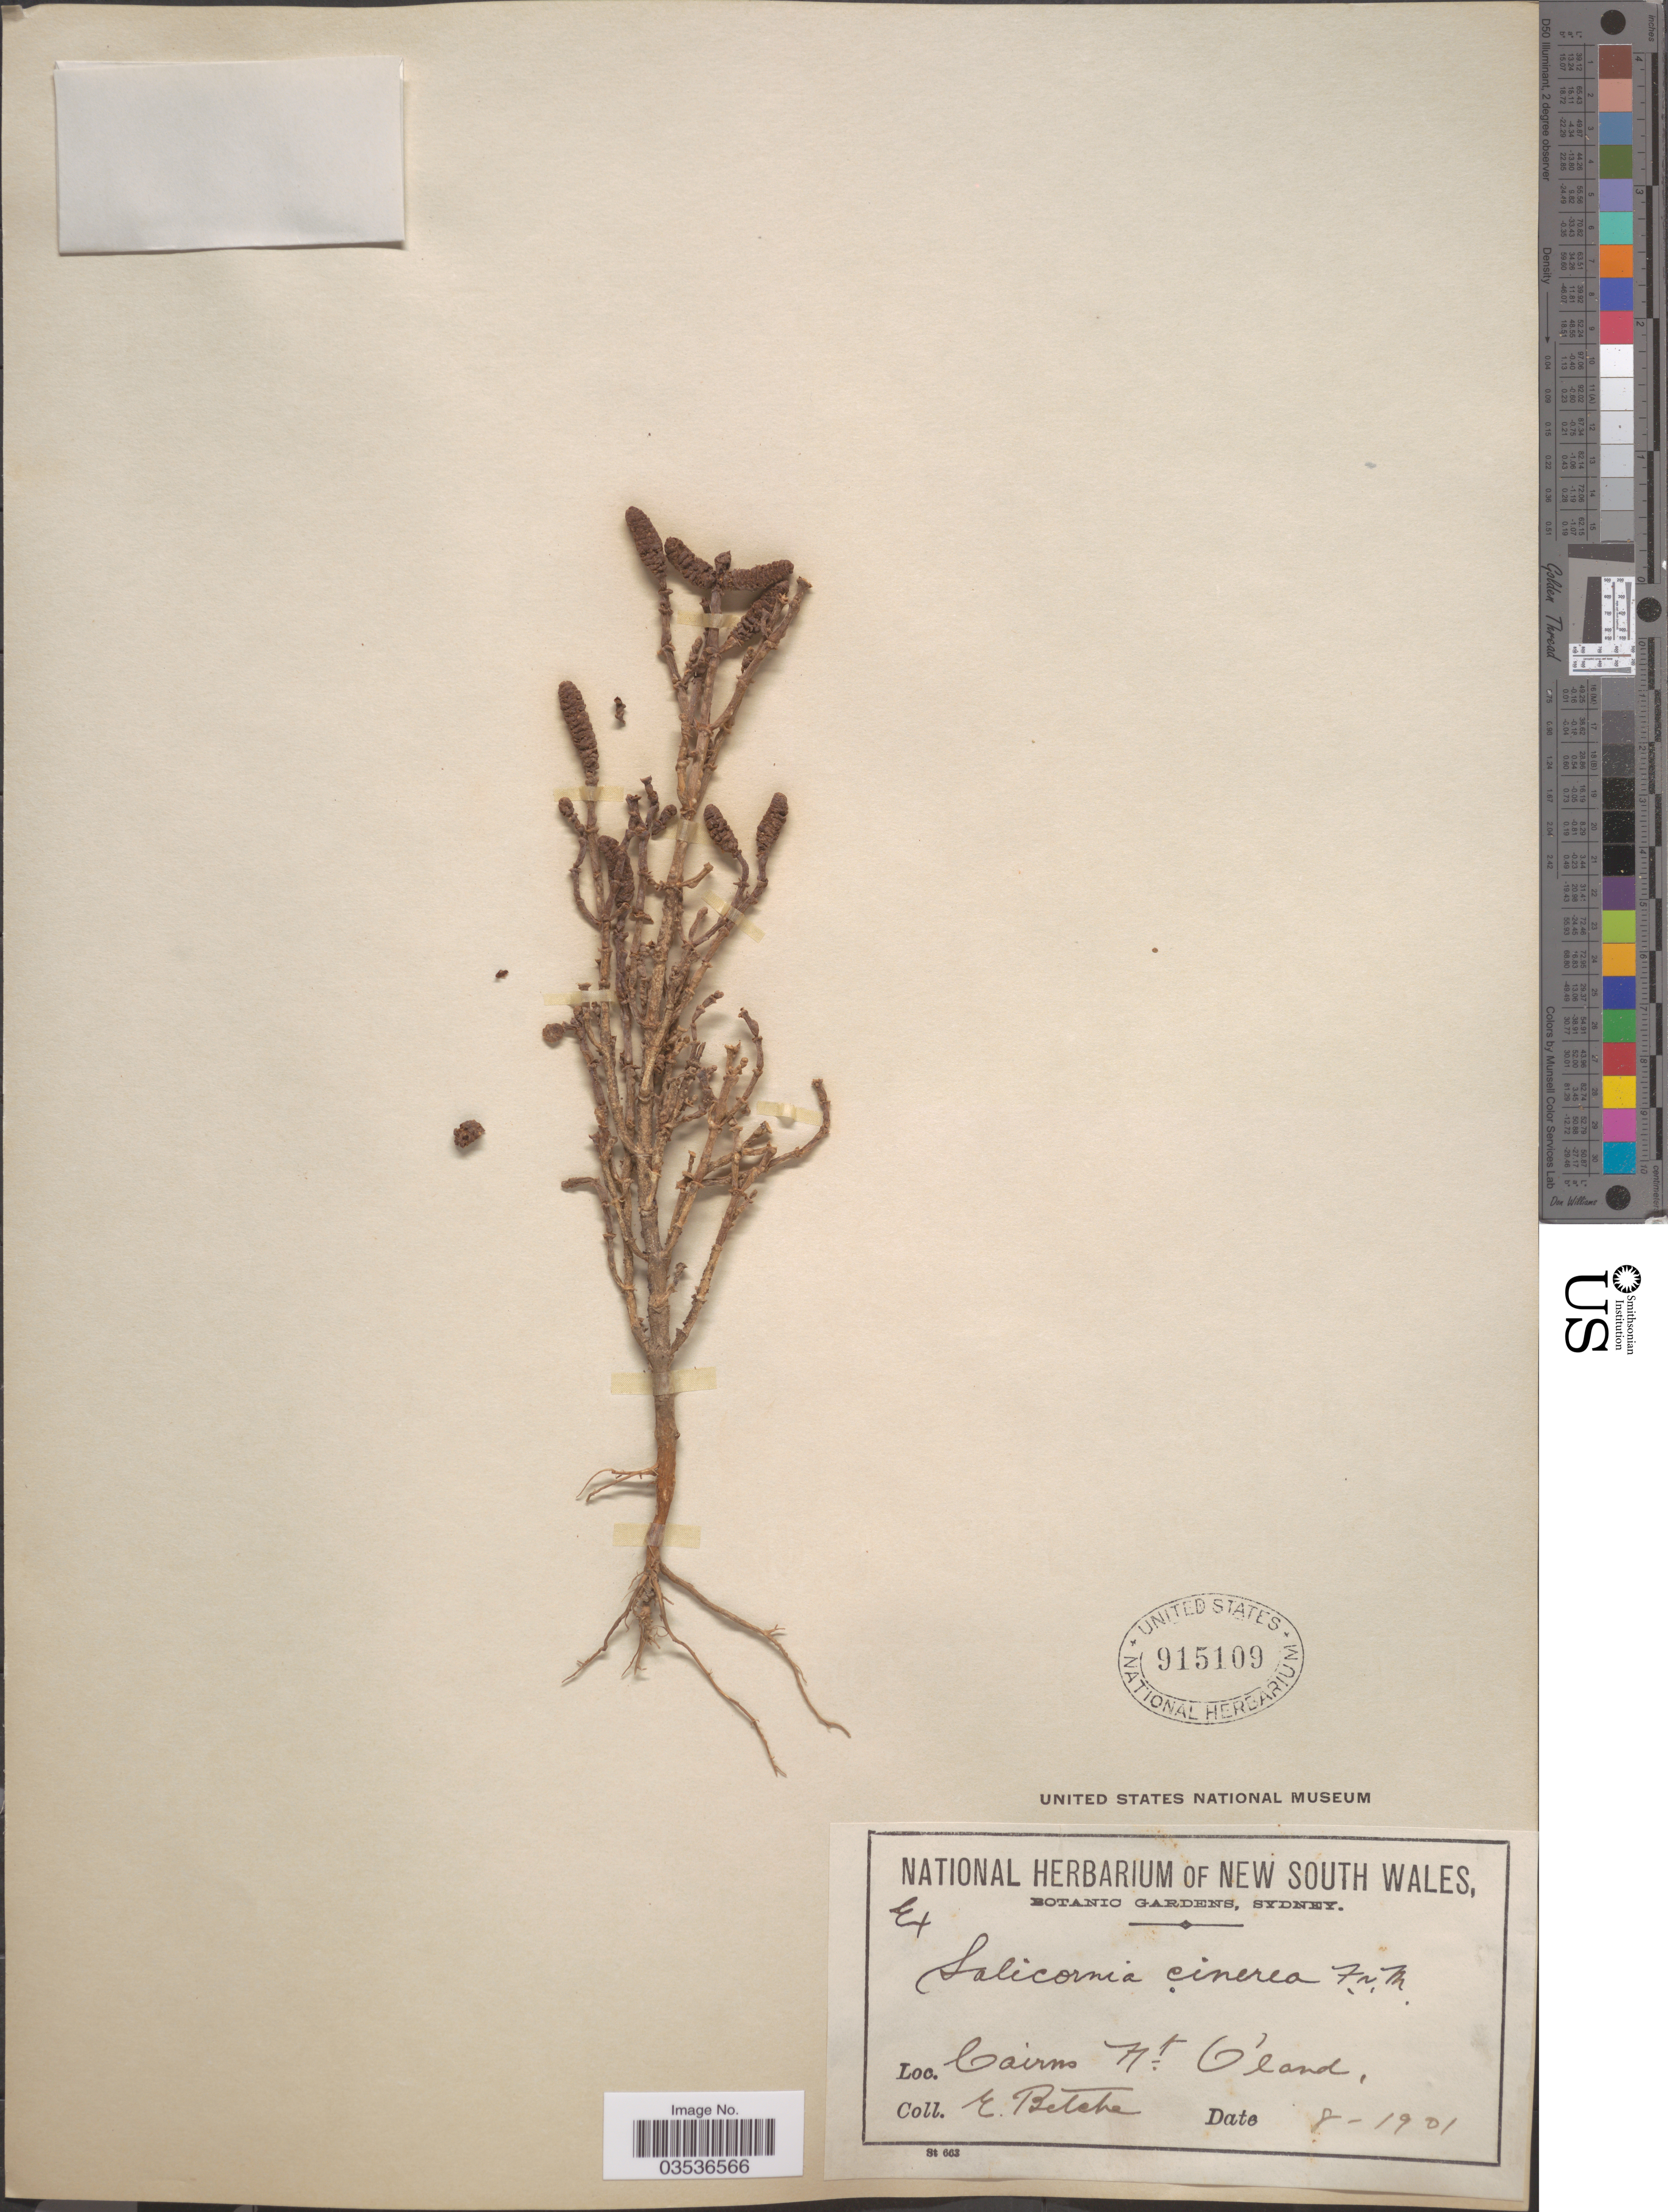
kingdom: Plantae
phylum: Tracheophyta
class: Magnoliopsida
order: Caryophyllales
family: Amaranthaceae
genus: Tecticornia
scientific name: Tecticornia australasica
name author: (Moq.) Paul G. Wilson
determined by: Wilson, Paul G.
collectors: E. Betche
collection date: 1901-08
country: Australia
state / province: Queensland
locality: Cairns Mt Q'land.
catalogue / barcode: US 915109